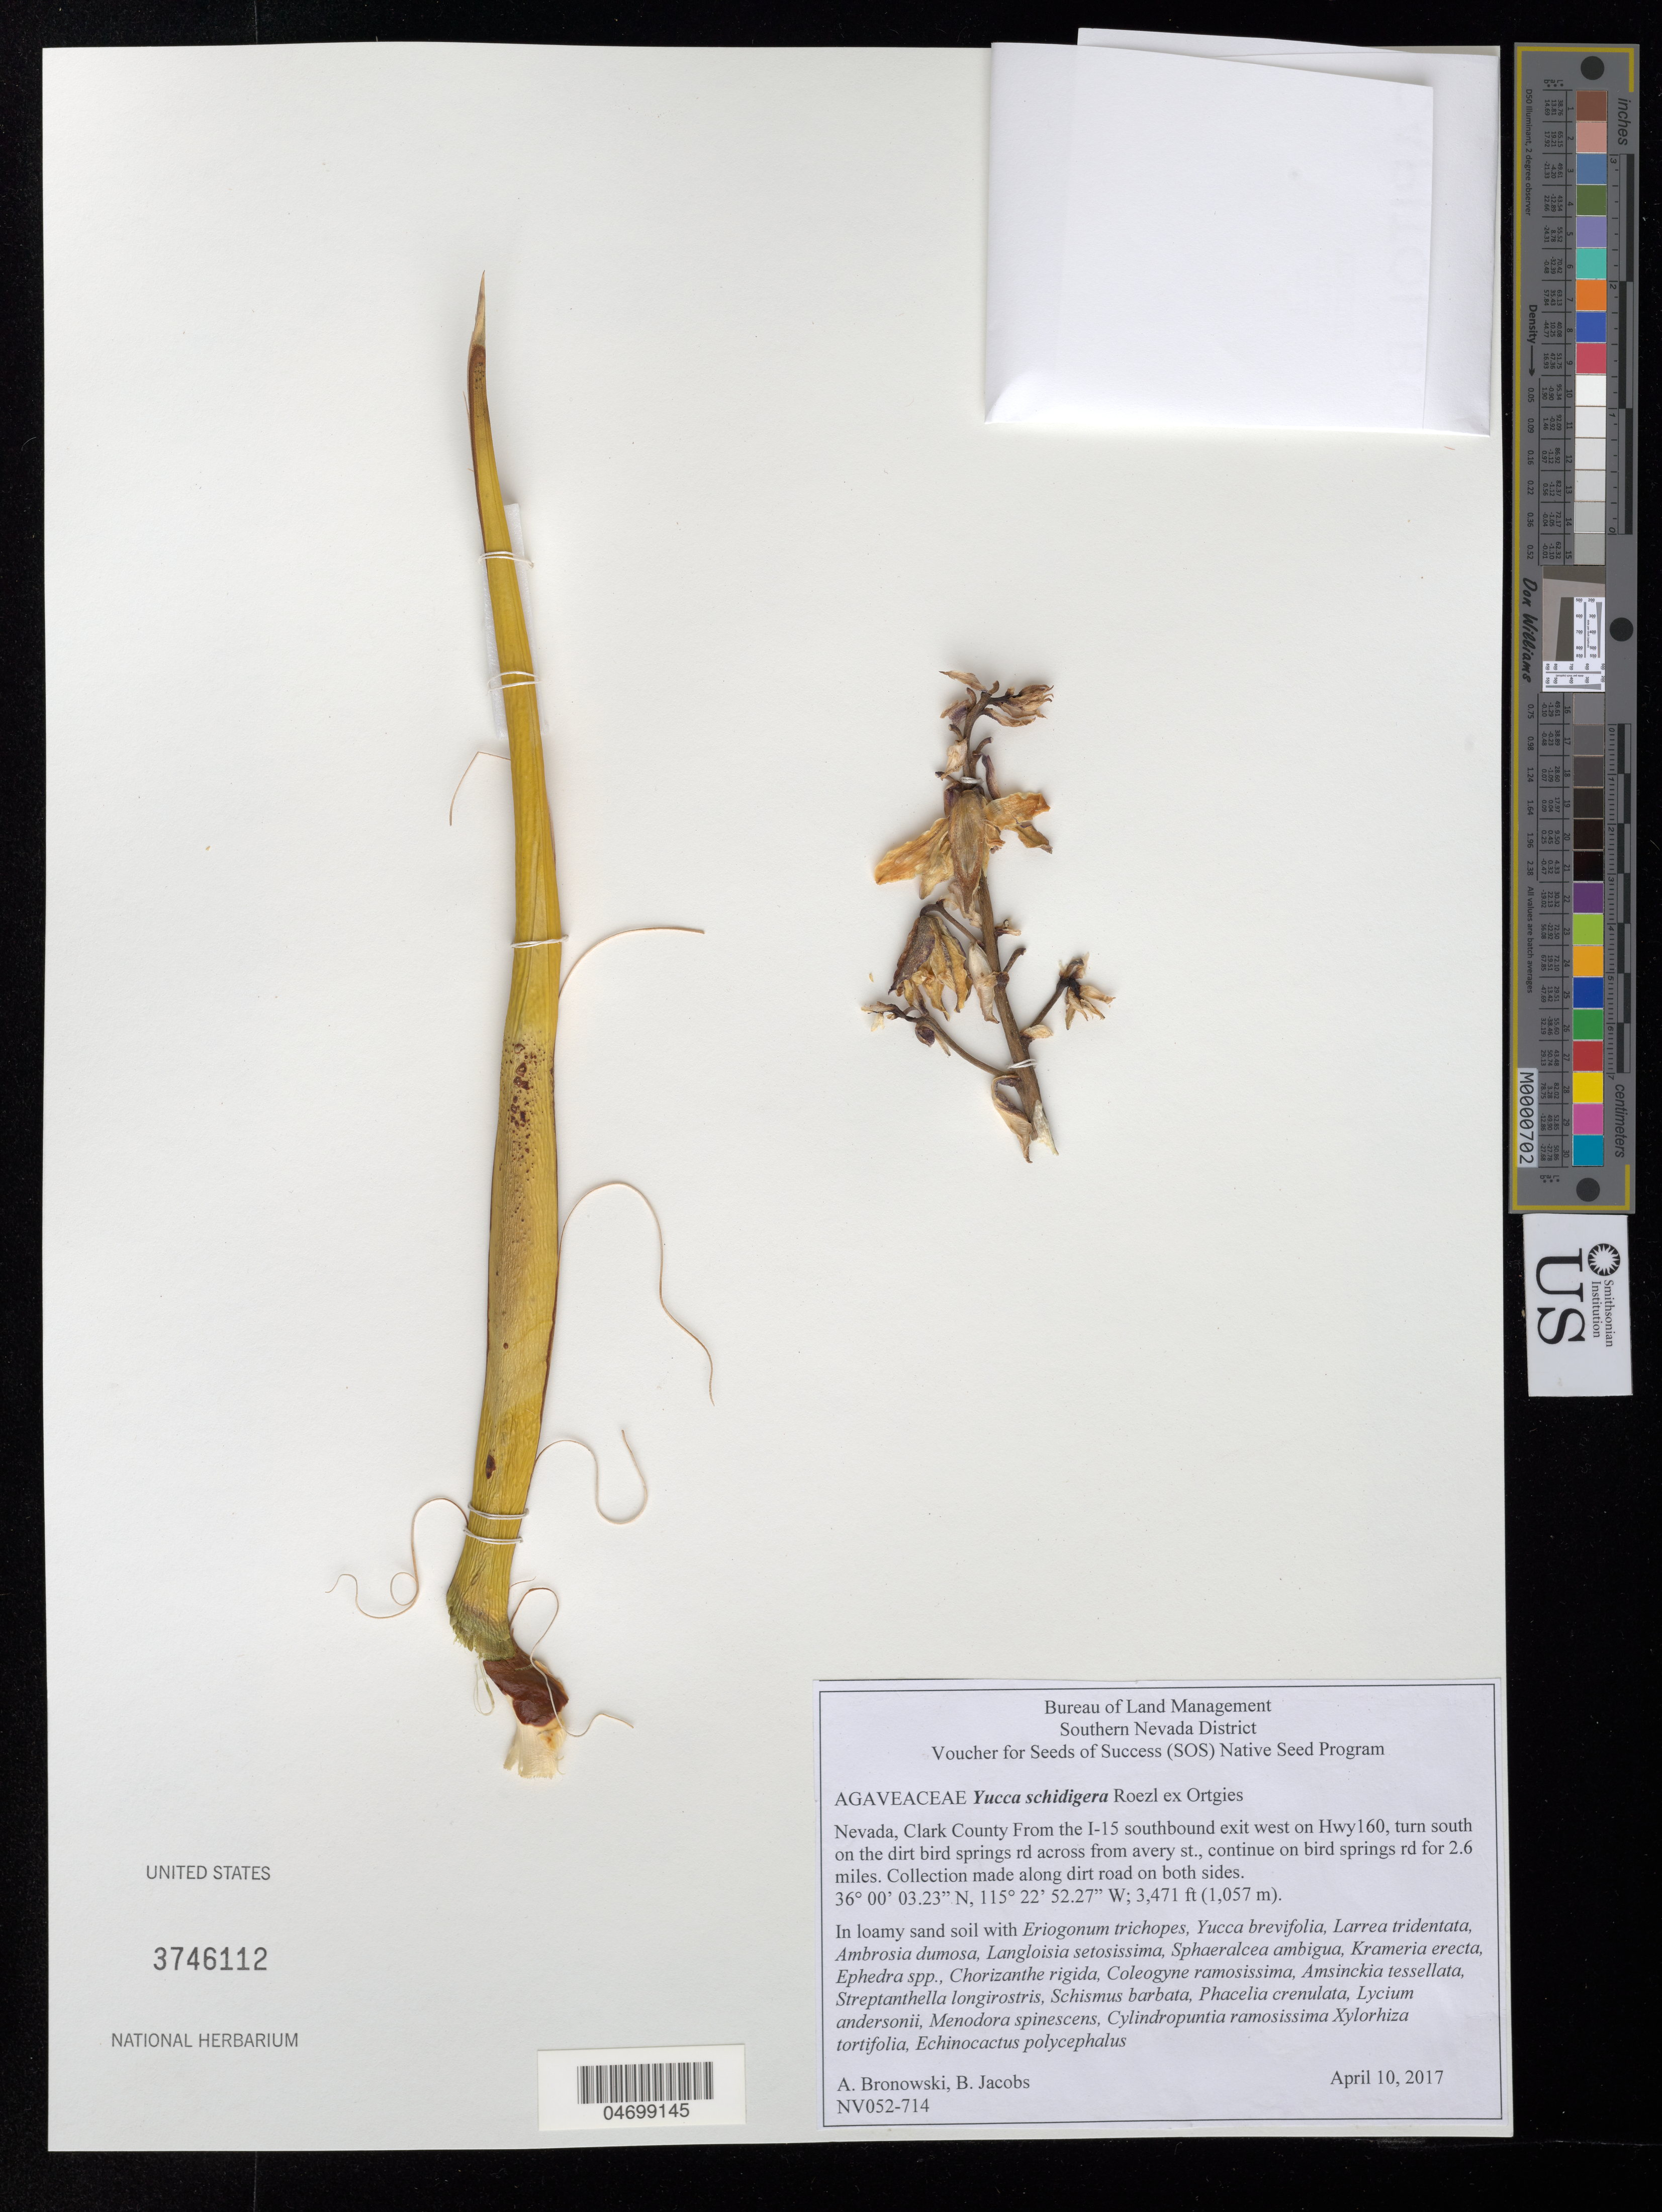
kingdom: Plantae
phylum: Tracheophyta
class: Liliopsida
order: Asparagales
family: Asparagaceae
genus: Yucca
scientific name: Yucca schidigera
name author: Roezl ex Ortgies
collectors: A. Bronowski & B. Jacobs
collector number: NV052-714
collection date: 2017-04-10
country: United States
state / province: Nevada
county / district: Clark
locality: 2.6 mi. on Bird Springs rd.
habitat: In loamy sand soil. With Yucca brevifolia, Larrea tridentata, Ephedra sp., etc.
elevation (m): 1058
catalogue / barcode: US 3746112